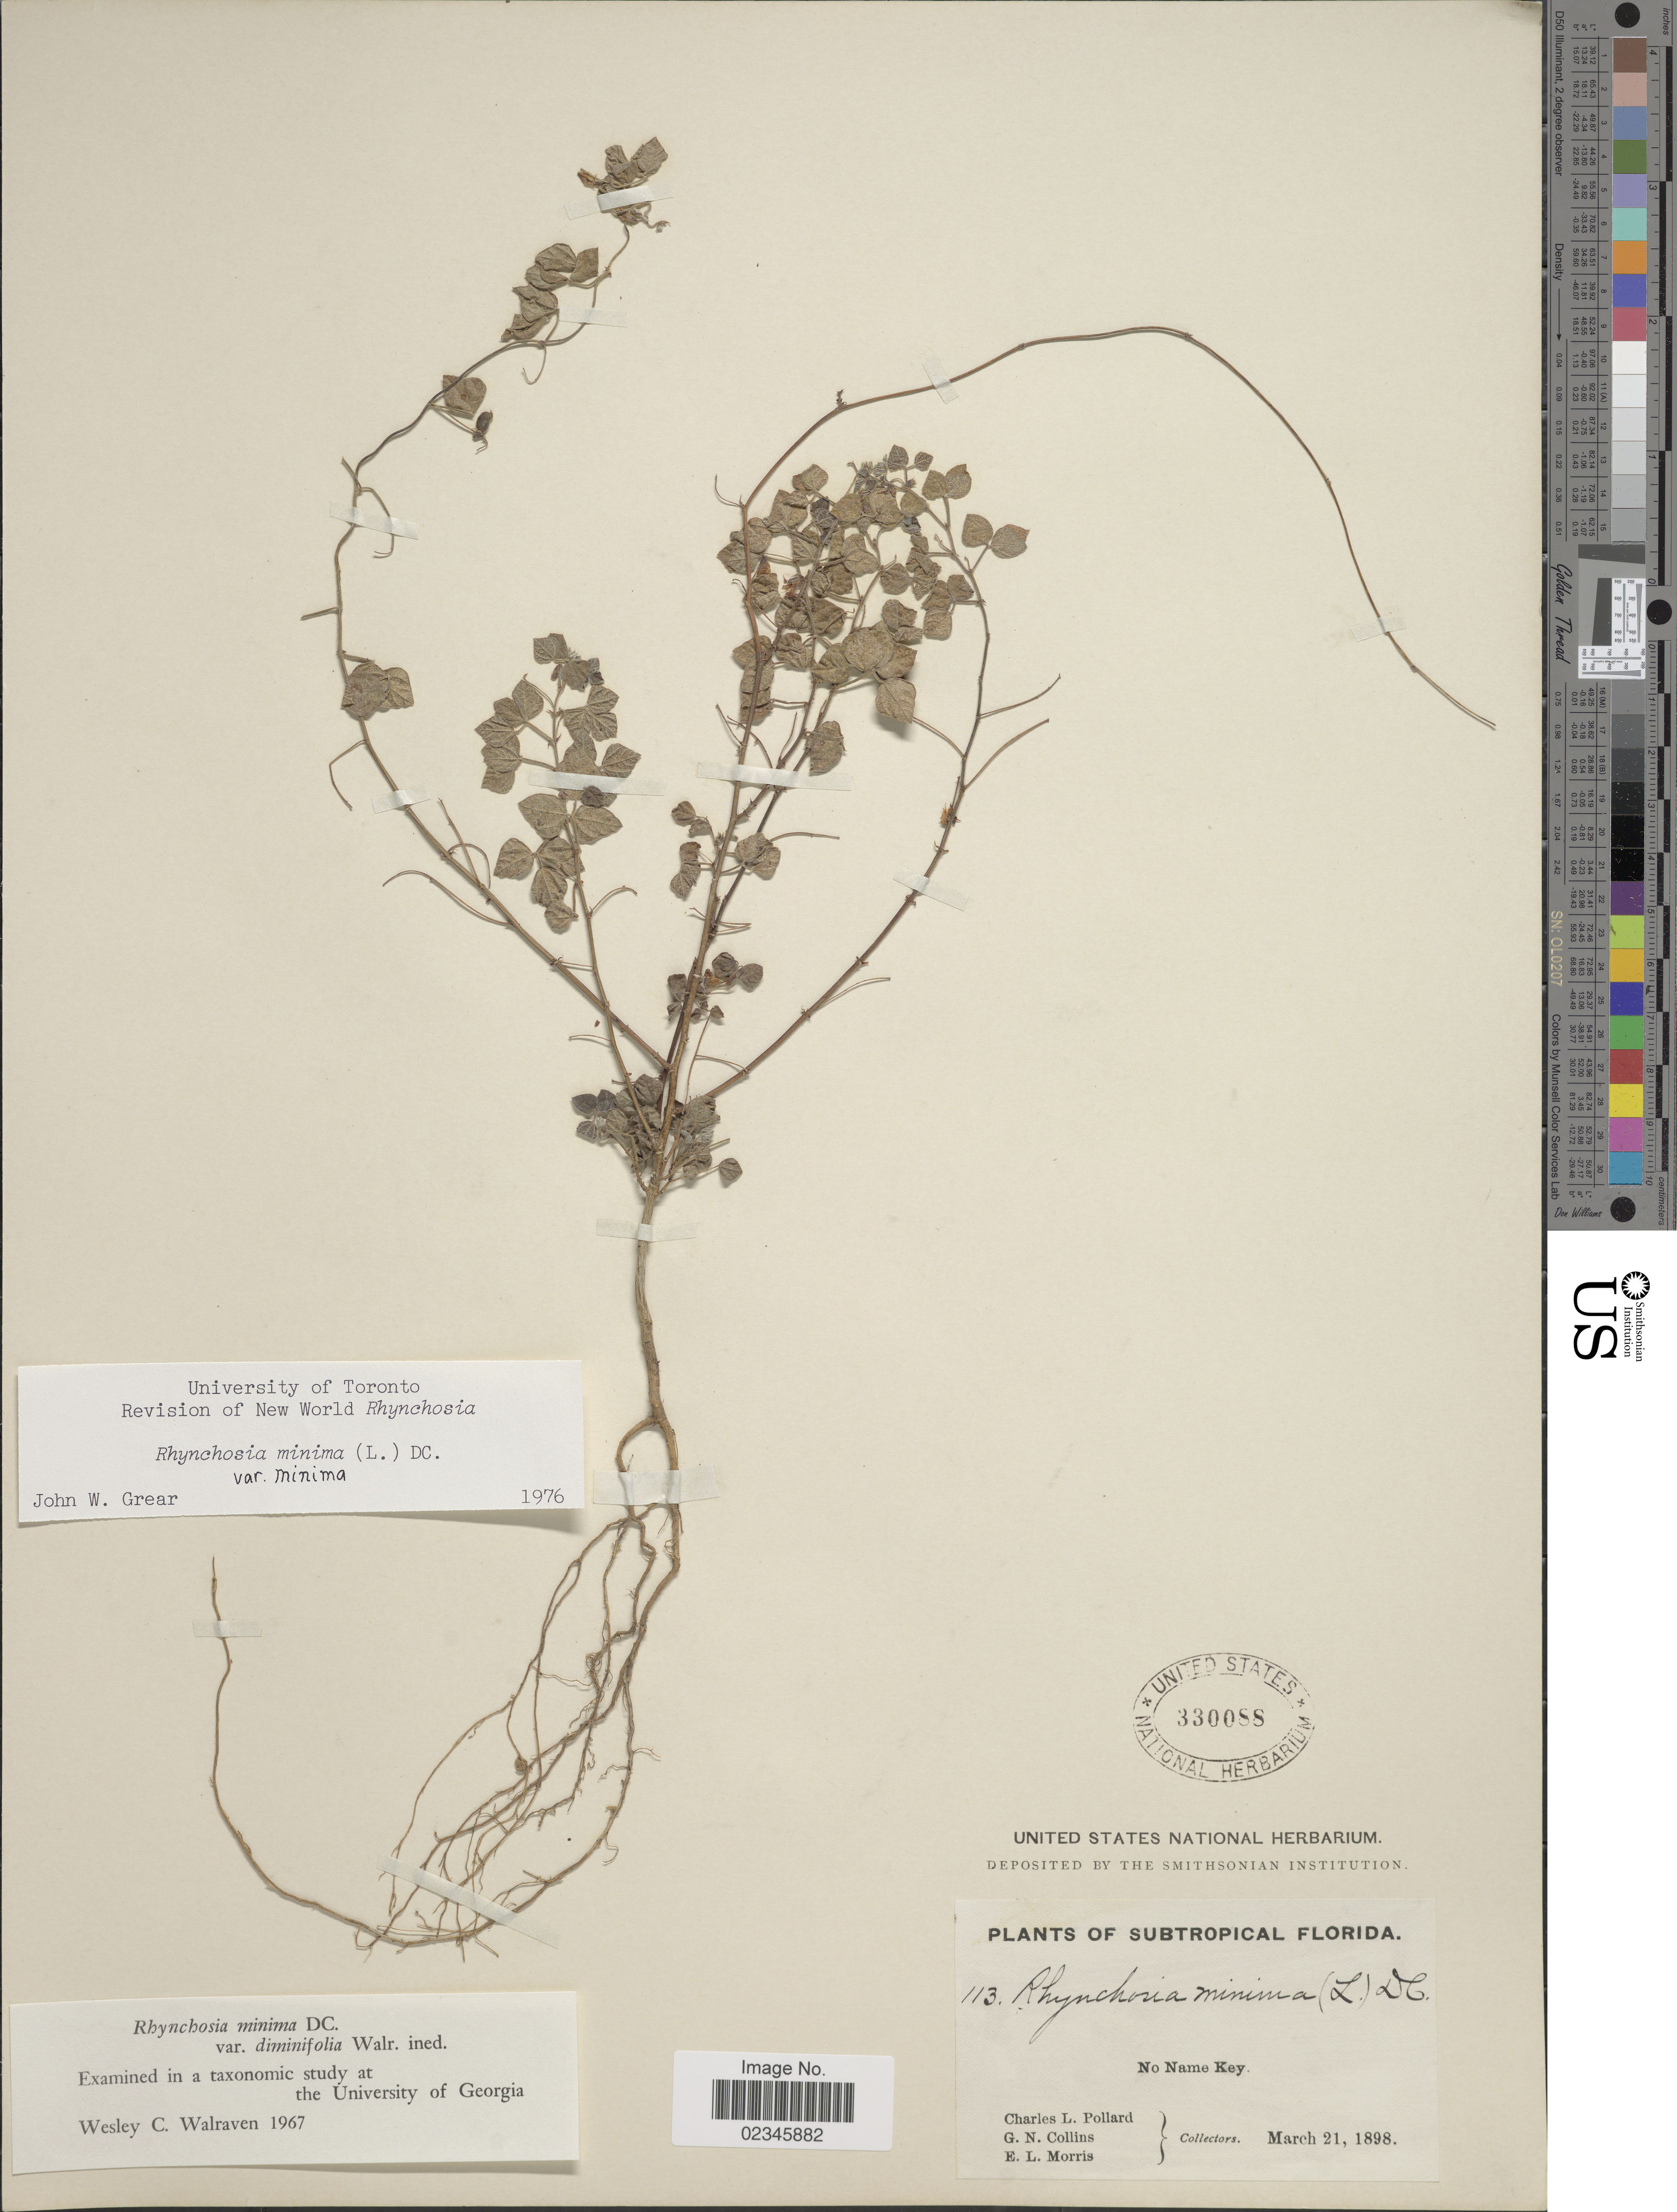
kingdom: Plantae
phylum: Tracheophyta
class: Magnoliopsida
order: Fabales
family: Fabaceae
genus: Rhynchosia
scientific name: Rhynchosia minima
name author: (L.) DC.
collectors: C. L. Pollard, G. Collins & E. Morris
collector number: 113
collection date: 1898-03-21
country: United States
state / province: Florida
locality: Subtropical Florida, No Name Key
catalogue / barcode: US 330088